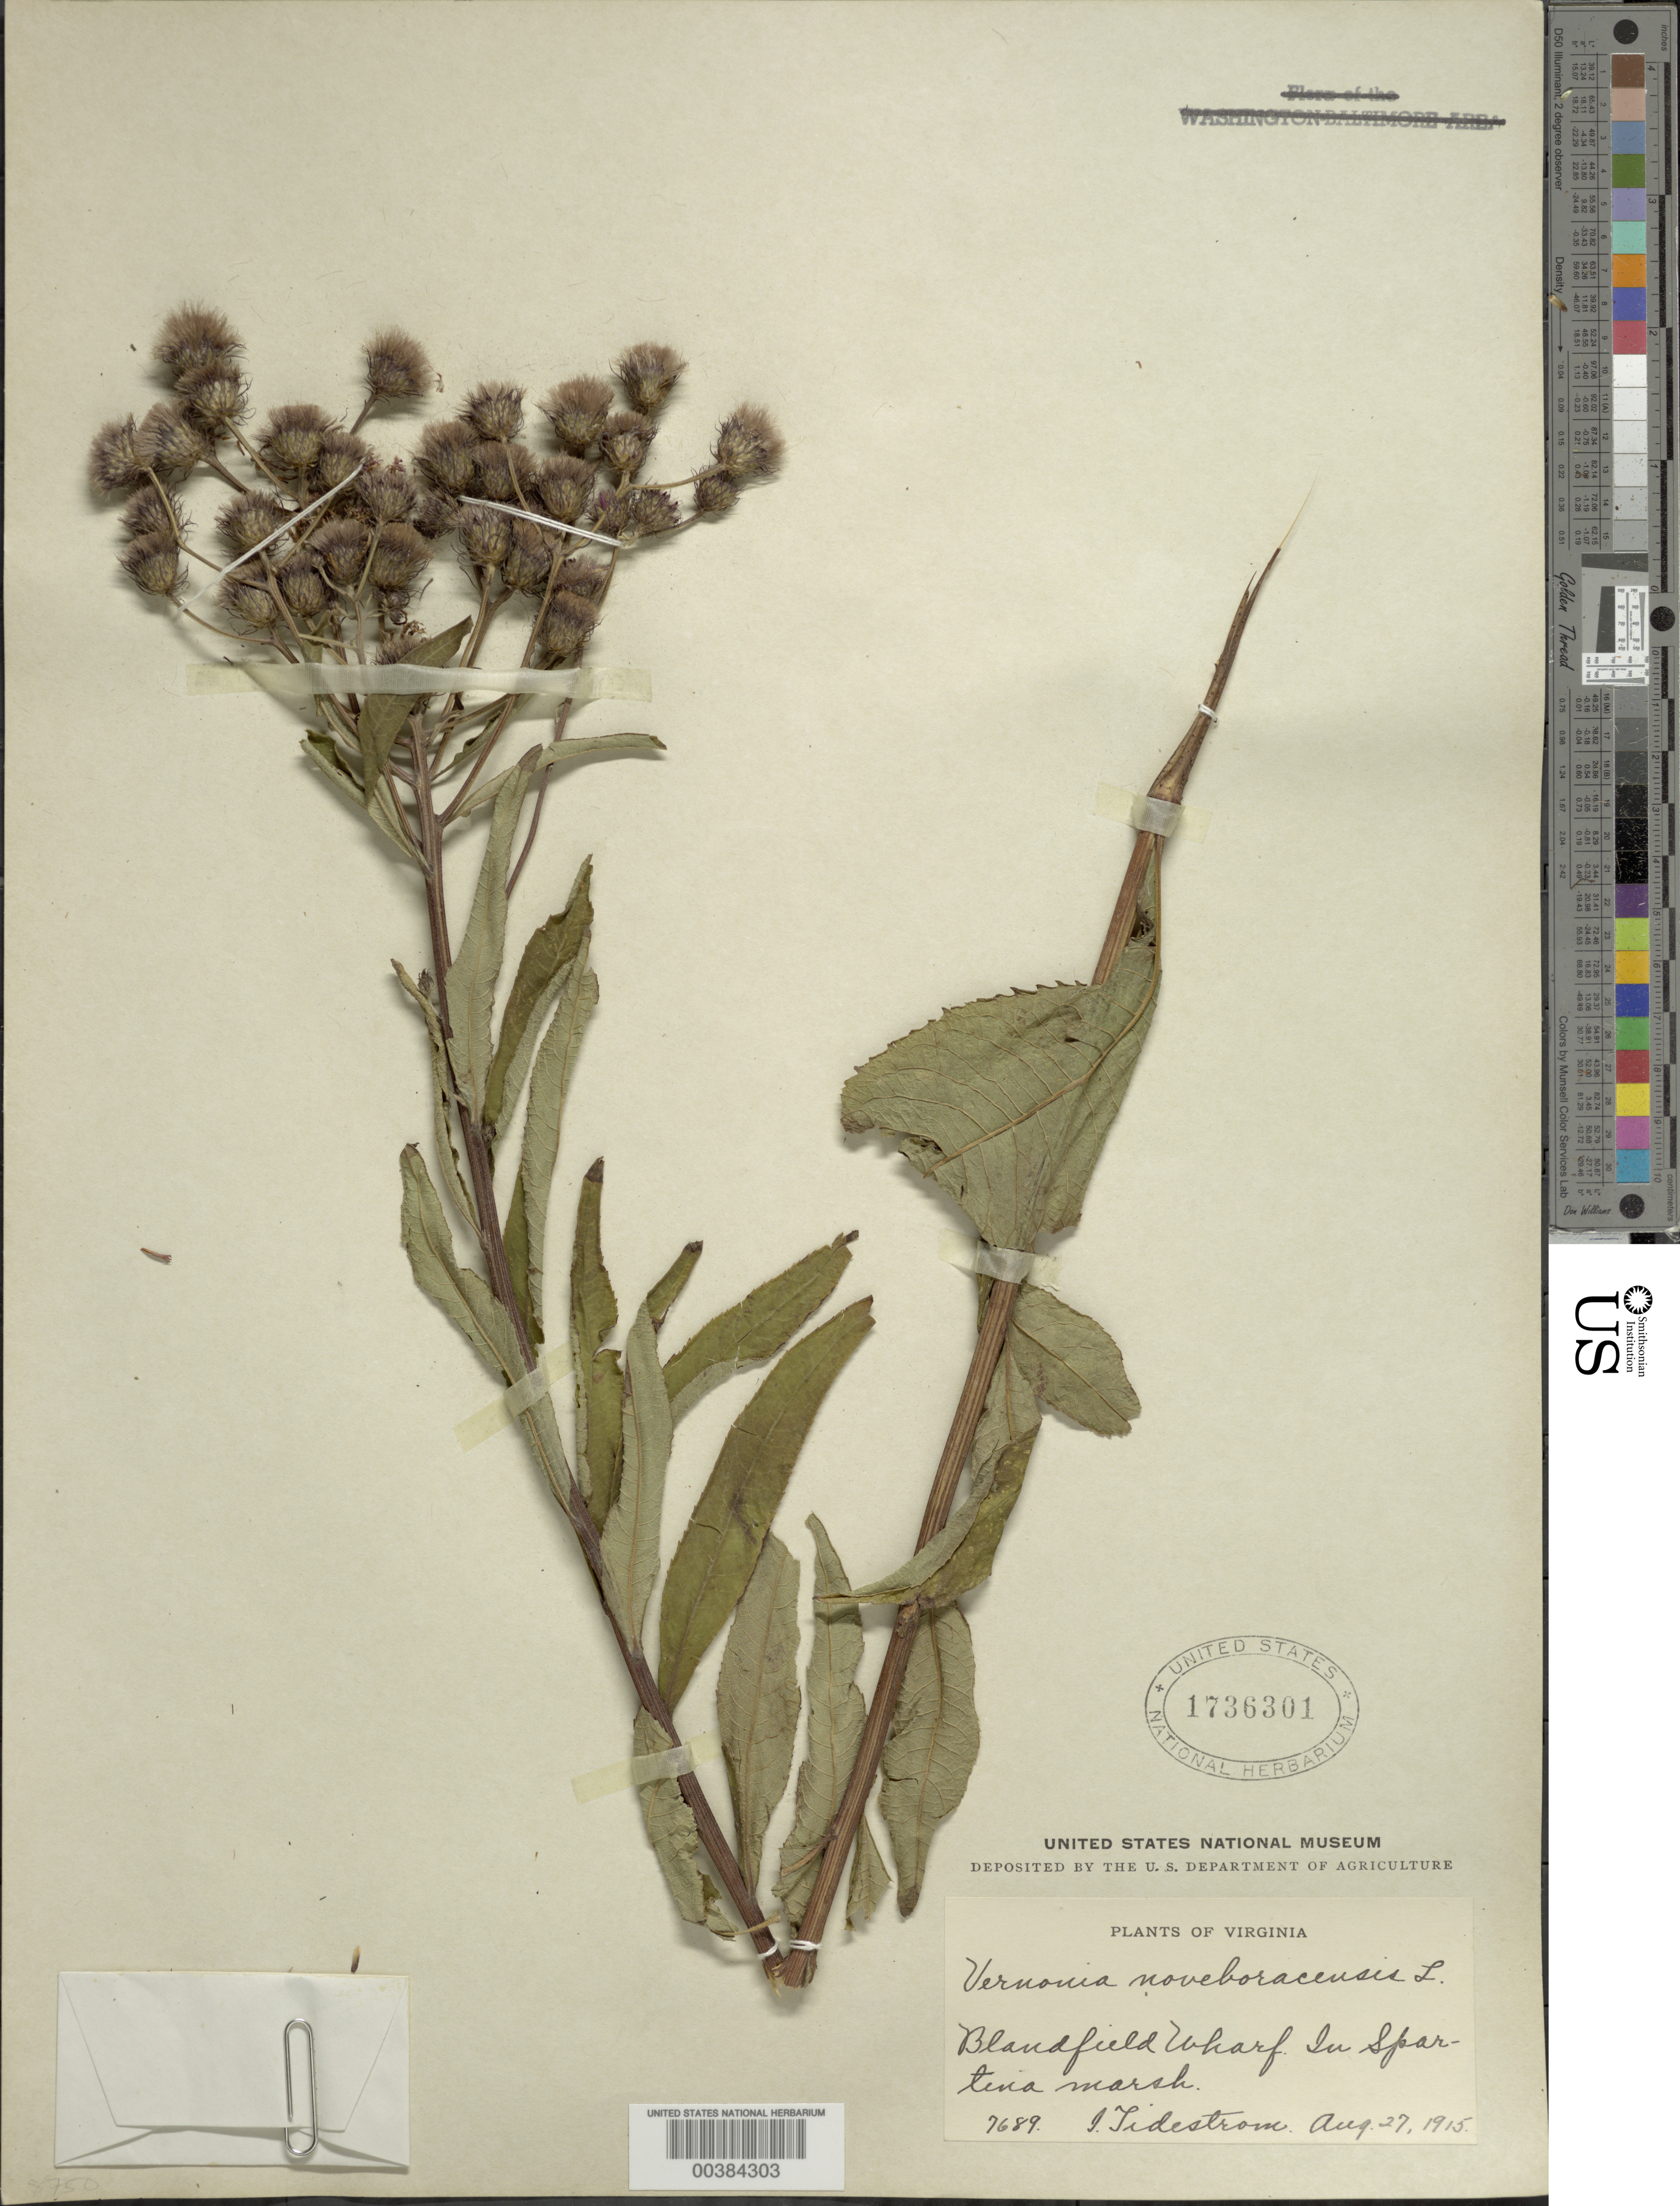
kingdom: Plantae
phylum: Tracheophyta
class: Magnoliopsida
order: Asterales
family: Asteraceae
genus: Vernonia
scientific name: Vernonia noveboracensis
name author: (L.) Michx.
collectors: I. F. Tidestrom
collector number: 7689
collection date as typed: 27 Aug 1915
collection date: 1915-08-27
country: United States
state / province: Virginia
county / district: Caroline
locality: Blandfield wharf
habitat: In spartina marsh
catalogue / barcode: US 1736301